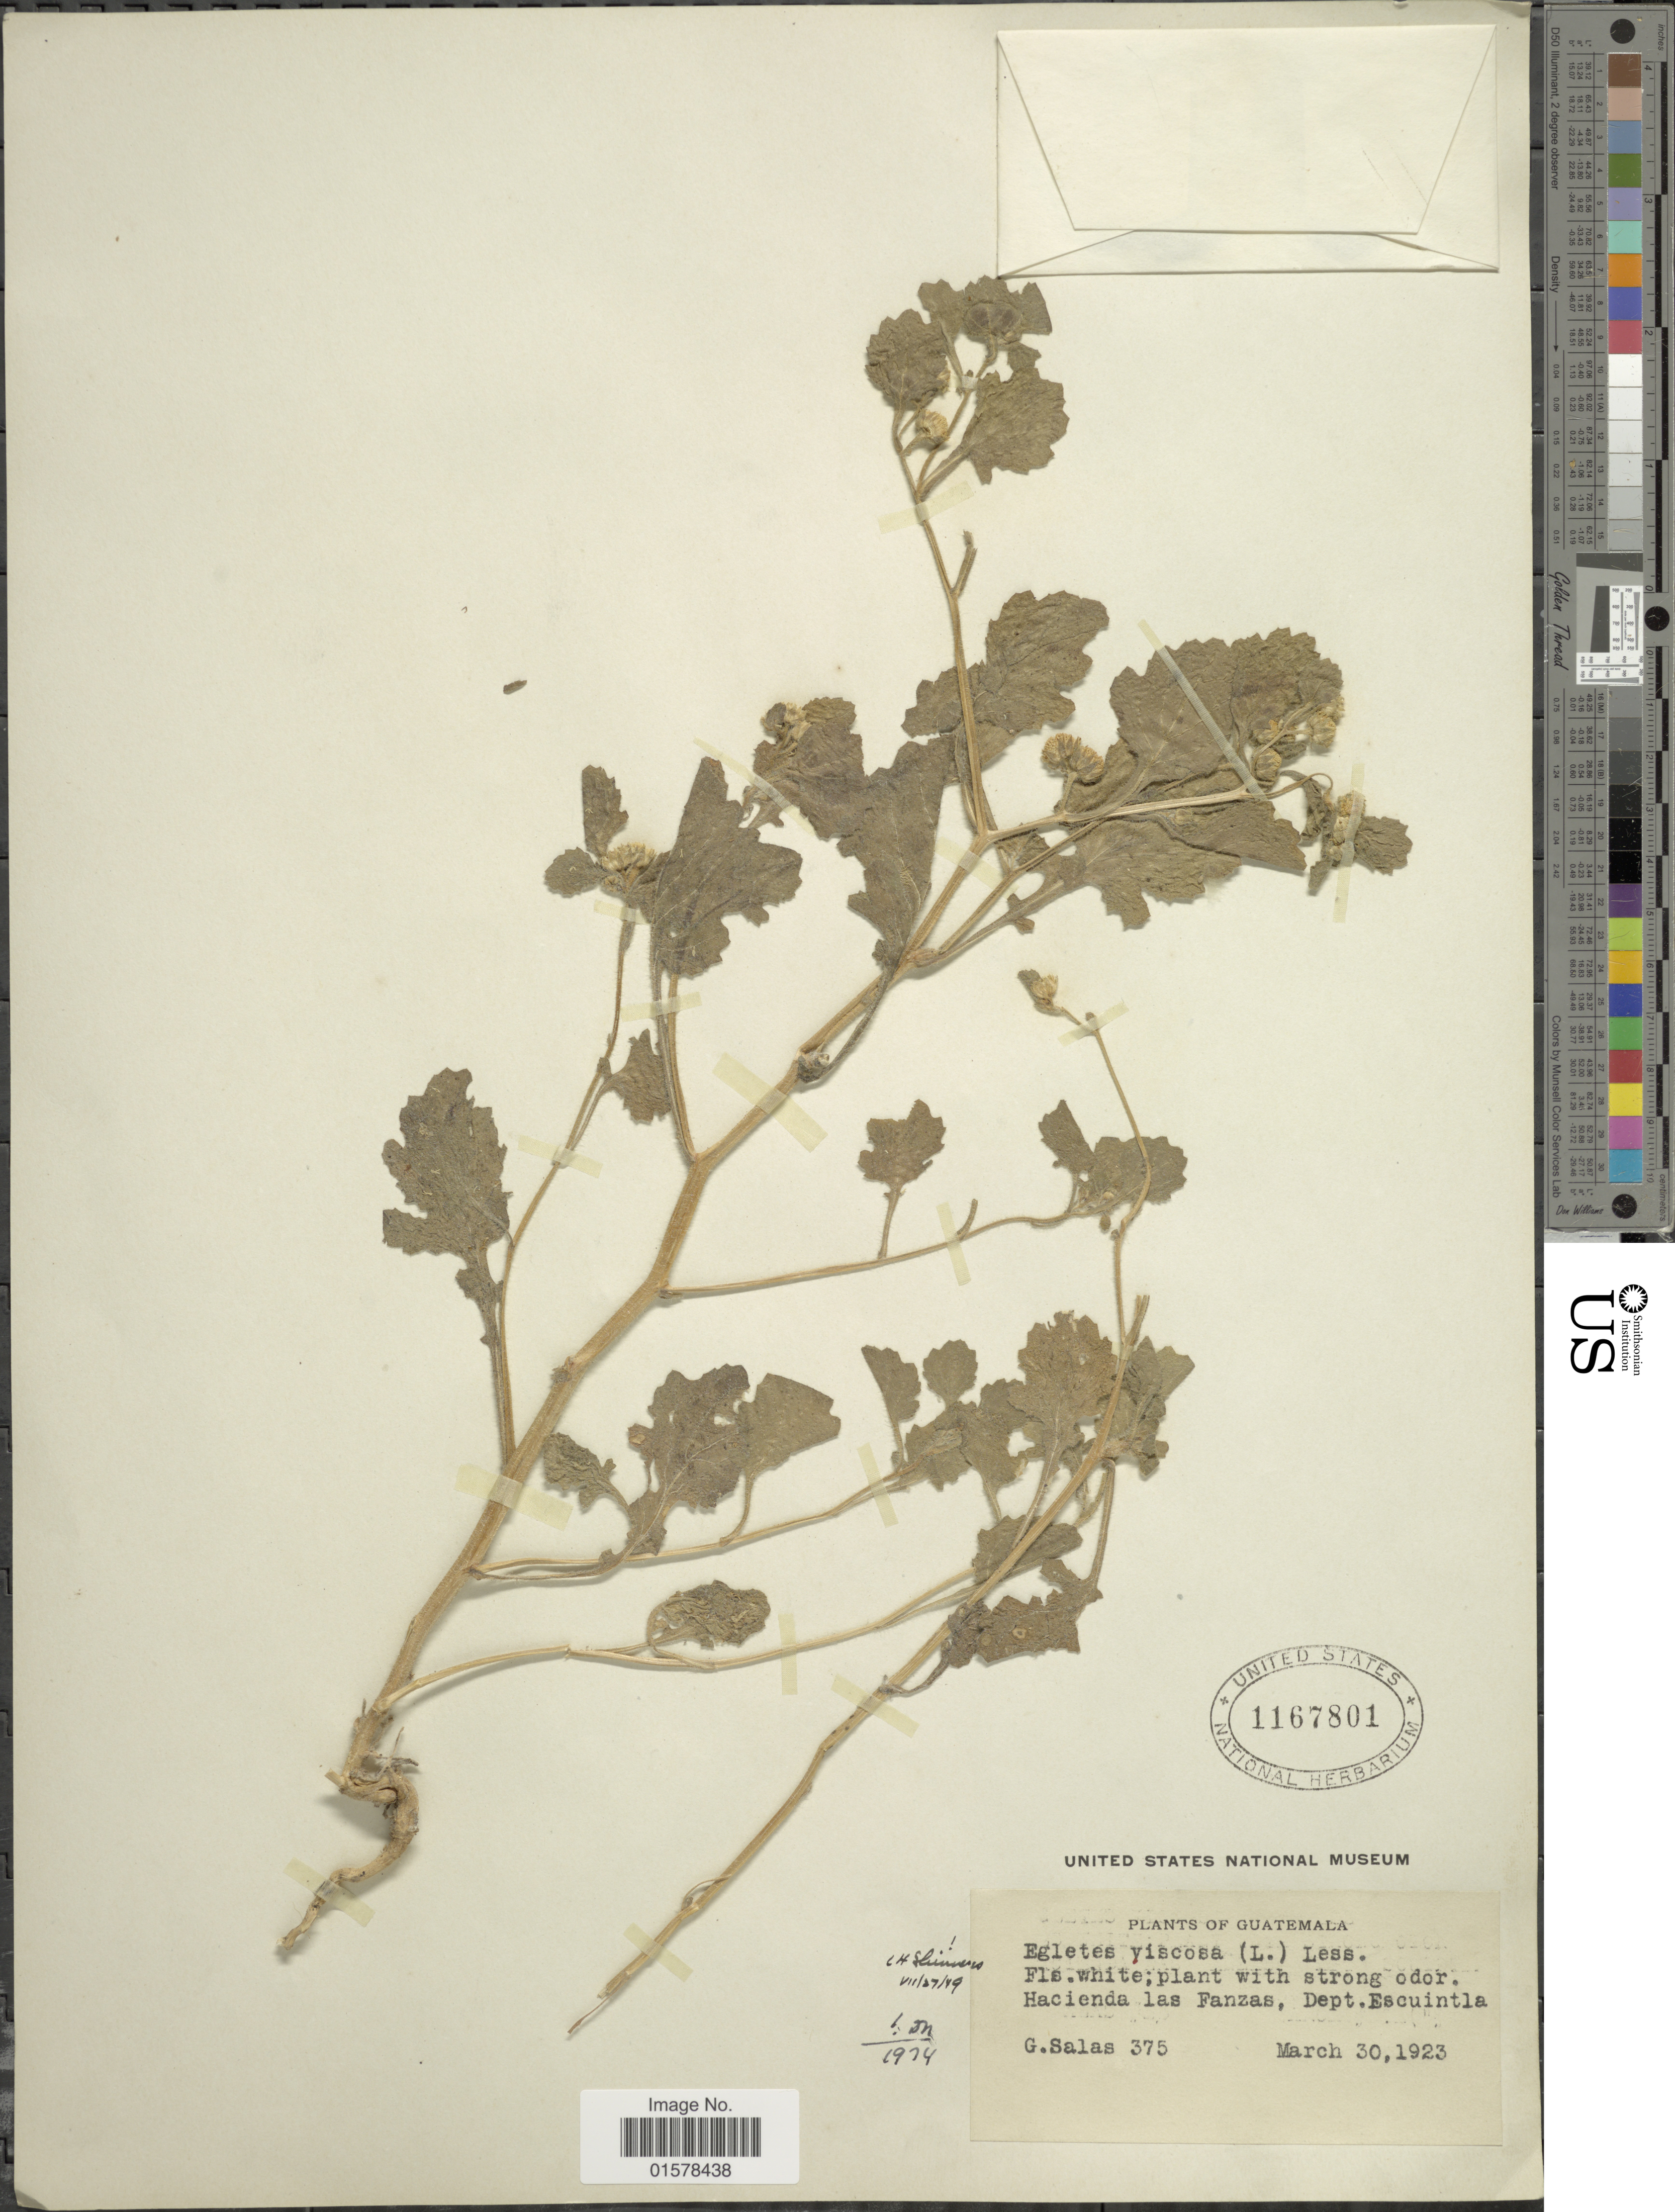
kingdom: Plantae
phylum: Tracheophyta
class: Magnoliopsida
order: Asterales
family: Asteraceae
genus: Egletes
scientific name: Egletes viscosa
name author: (L.) Less.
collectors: G. Salas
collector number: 375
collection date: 1923-03-30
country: Guatemala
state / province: Escuintla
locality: Guatemala. Hacienda las Fanzas, Dept. Escuintla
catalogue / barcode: US 1167801